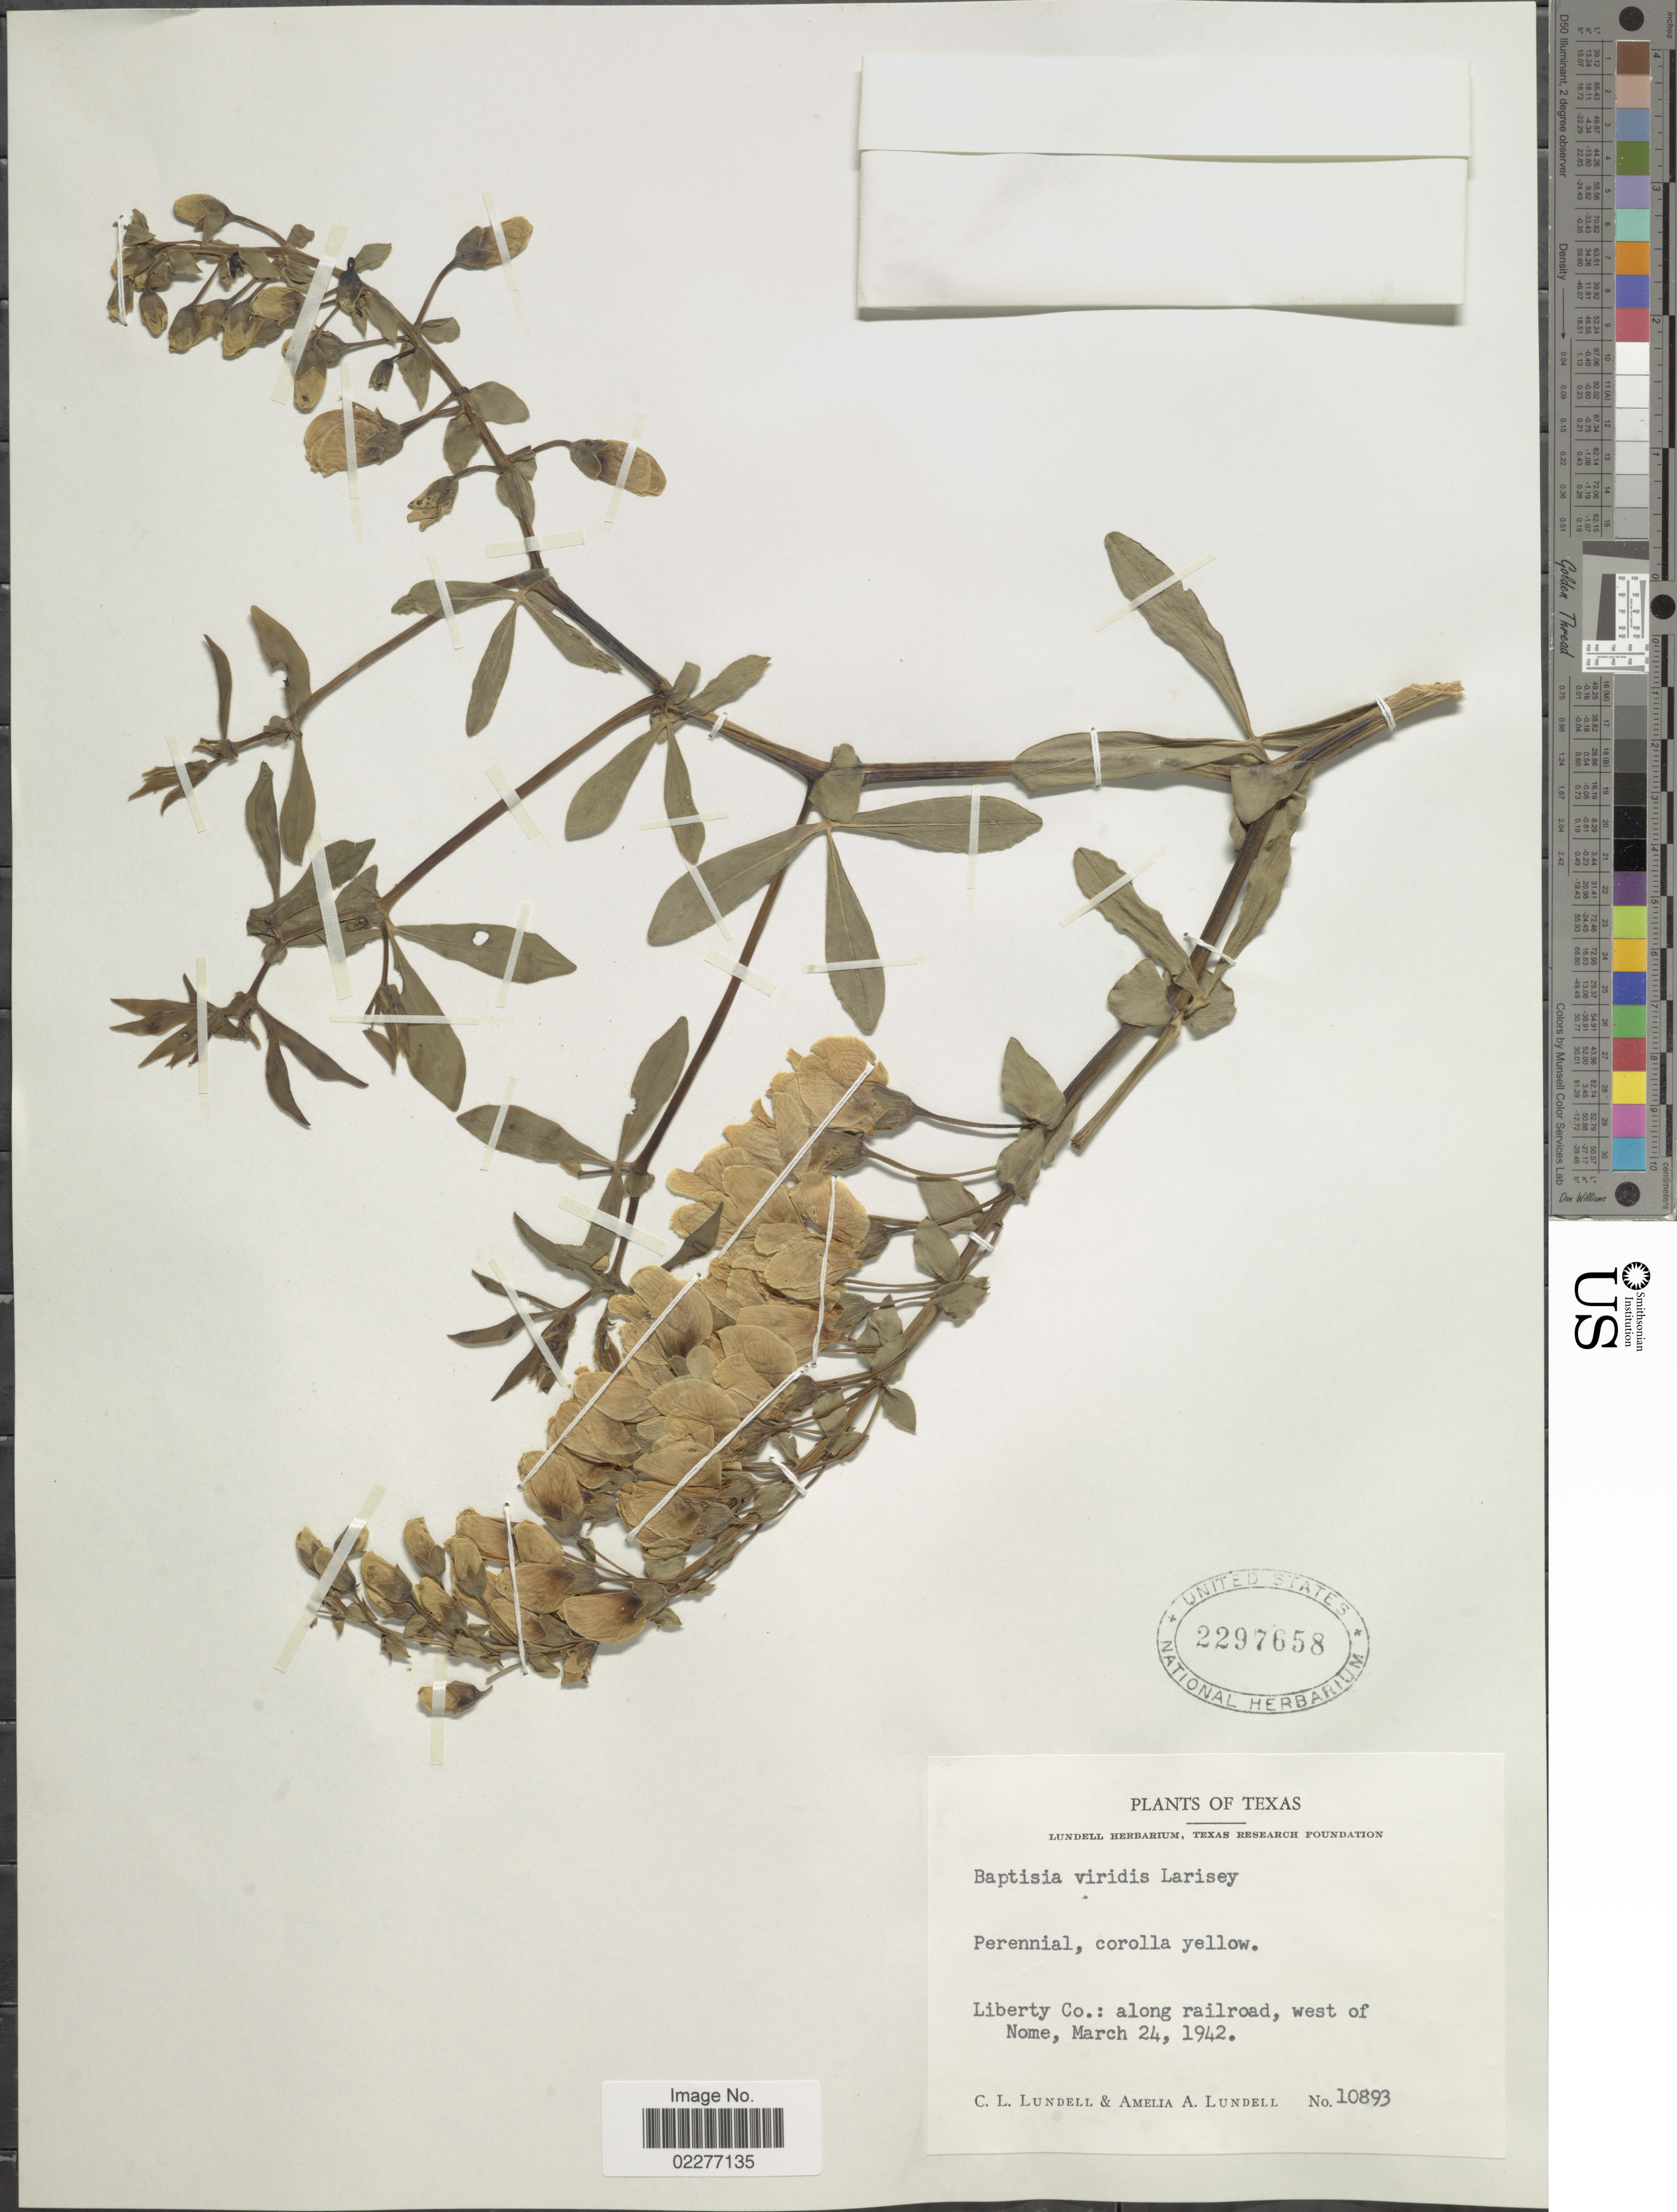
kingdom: Plantae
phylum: Tracheophyta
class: Magnoliopsida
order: Fabales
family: Fabaceae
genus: Baptisia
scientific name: Baptisia viridis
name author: Larisey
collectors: C. L. Lundell & A. A. Lundell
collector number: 10893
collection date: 1942-03-24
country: United States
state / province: Texas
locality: Liberty Co: along railroad, west of Nome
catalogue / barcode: US 2297658